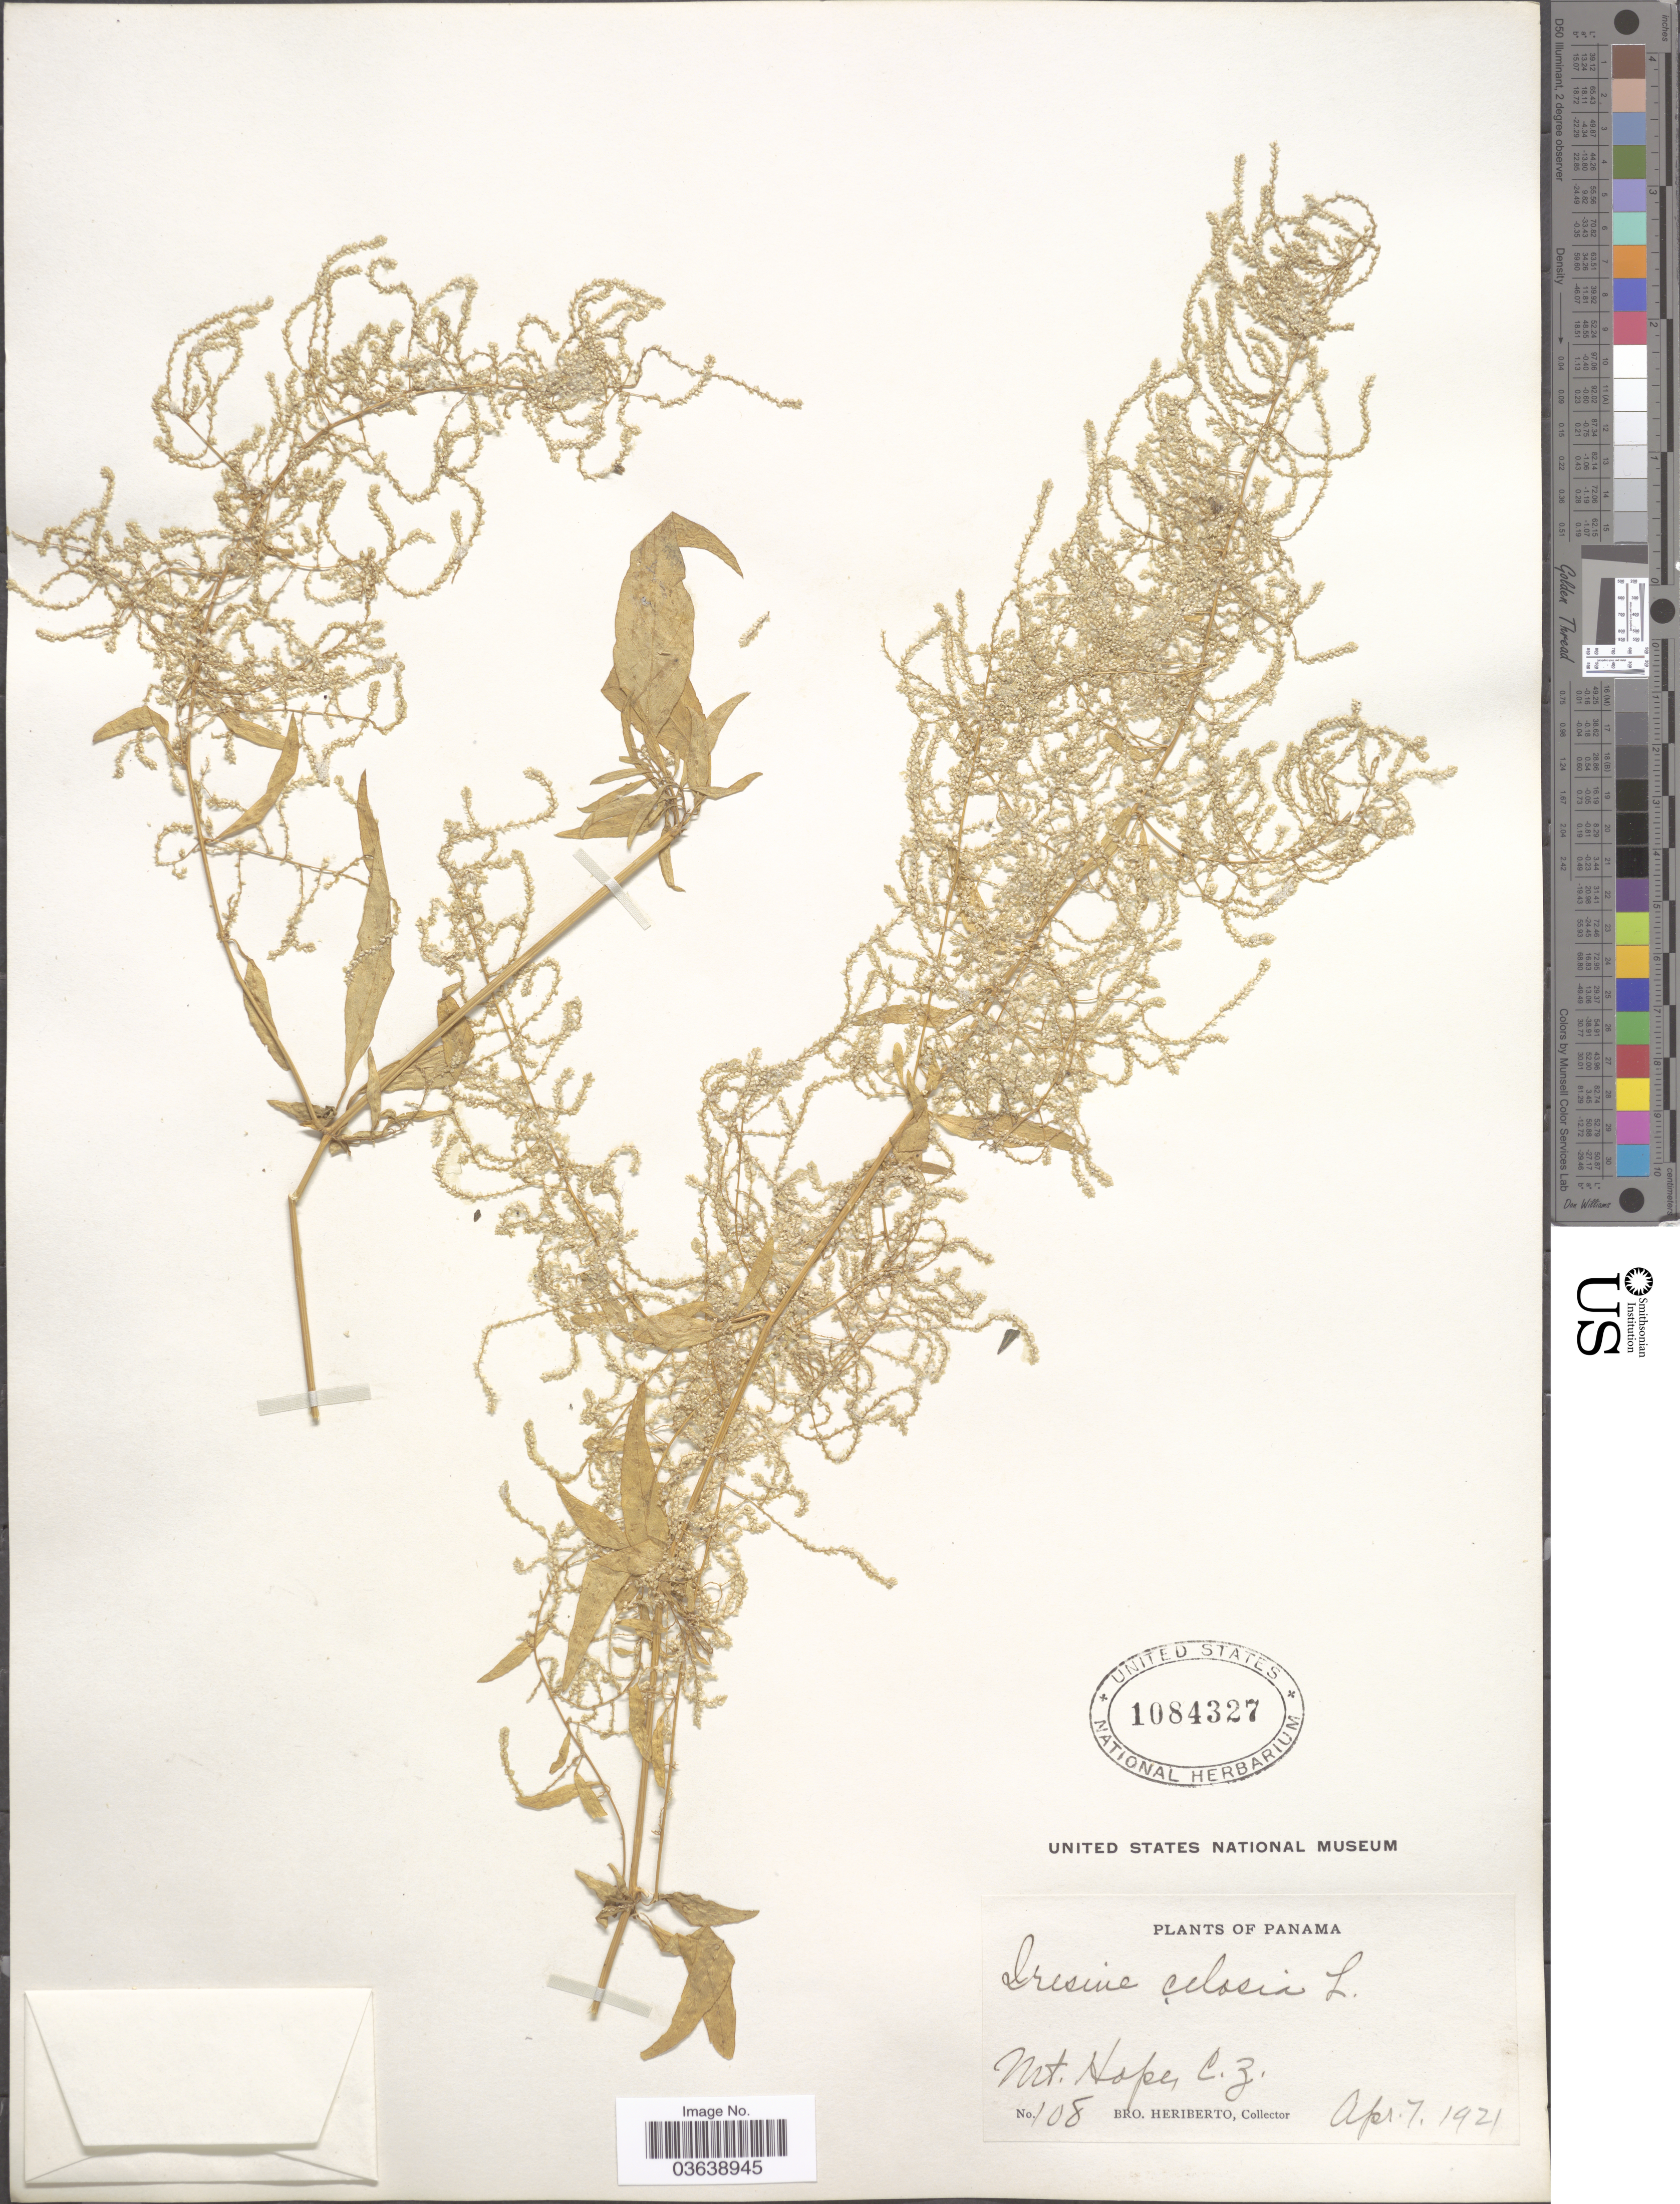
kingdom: Plantae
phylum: Tracheophyta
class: Magnoliopsida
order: Caryophyllales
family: Amaranthaceae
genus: Iresine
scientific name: Iresine celosia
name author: L.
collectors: B. Heriberto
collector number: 108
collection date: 1921-04-07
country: Panama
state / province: Colón / Panamá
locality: Mt. Hope, C.Z.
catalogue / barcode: US 1084327